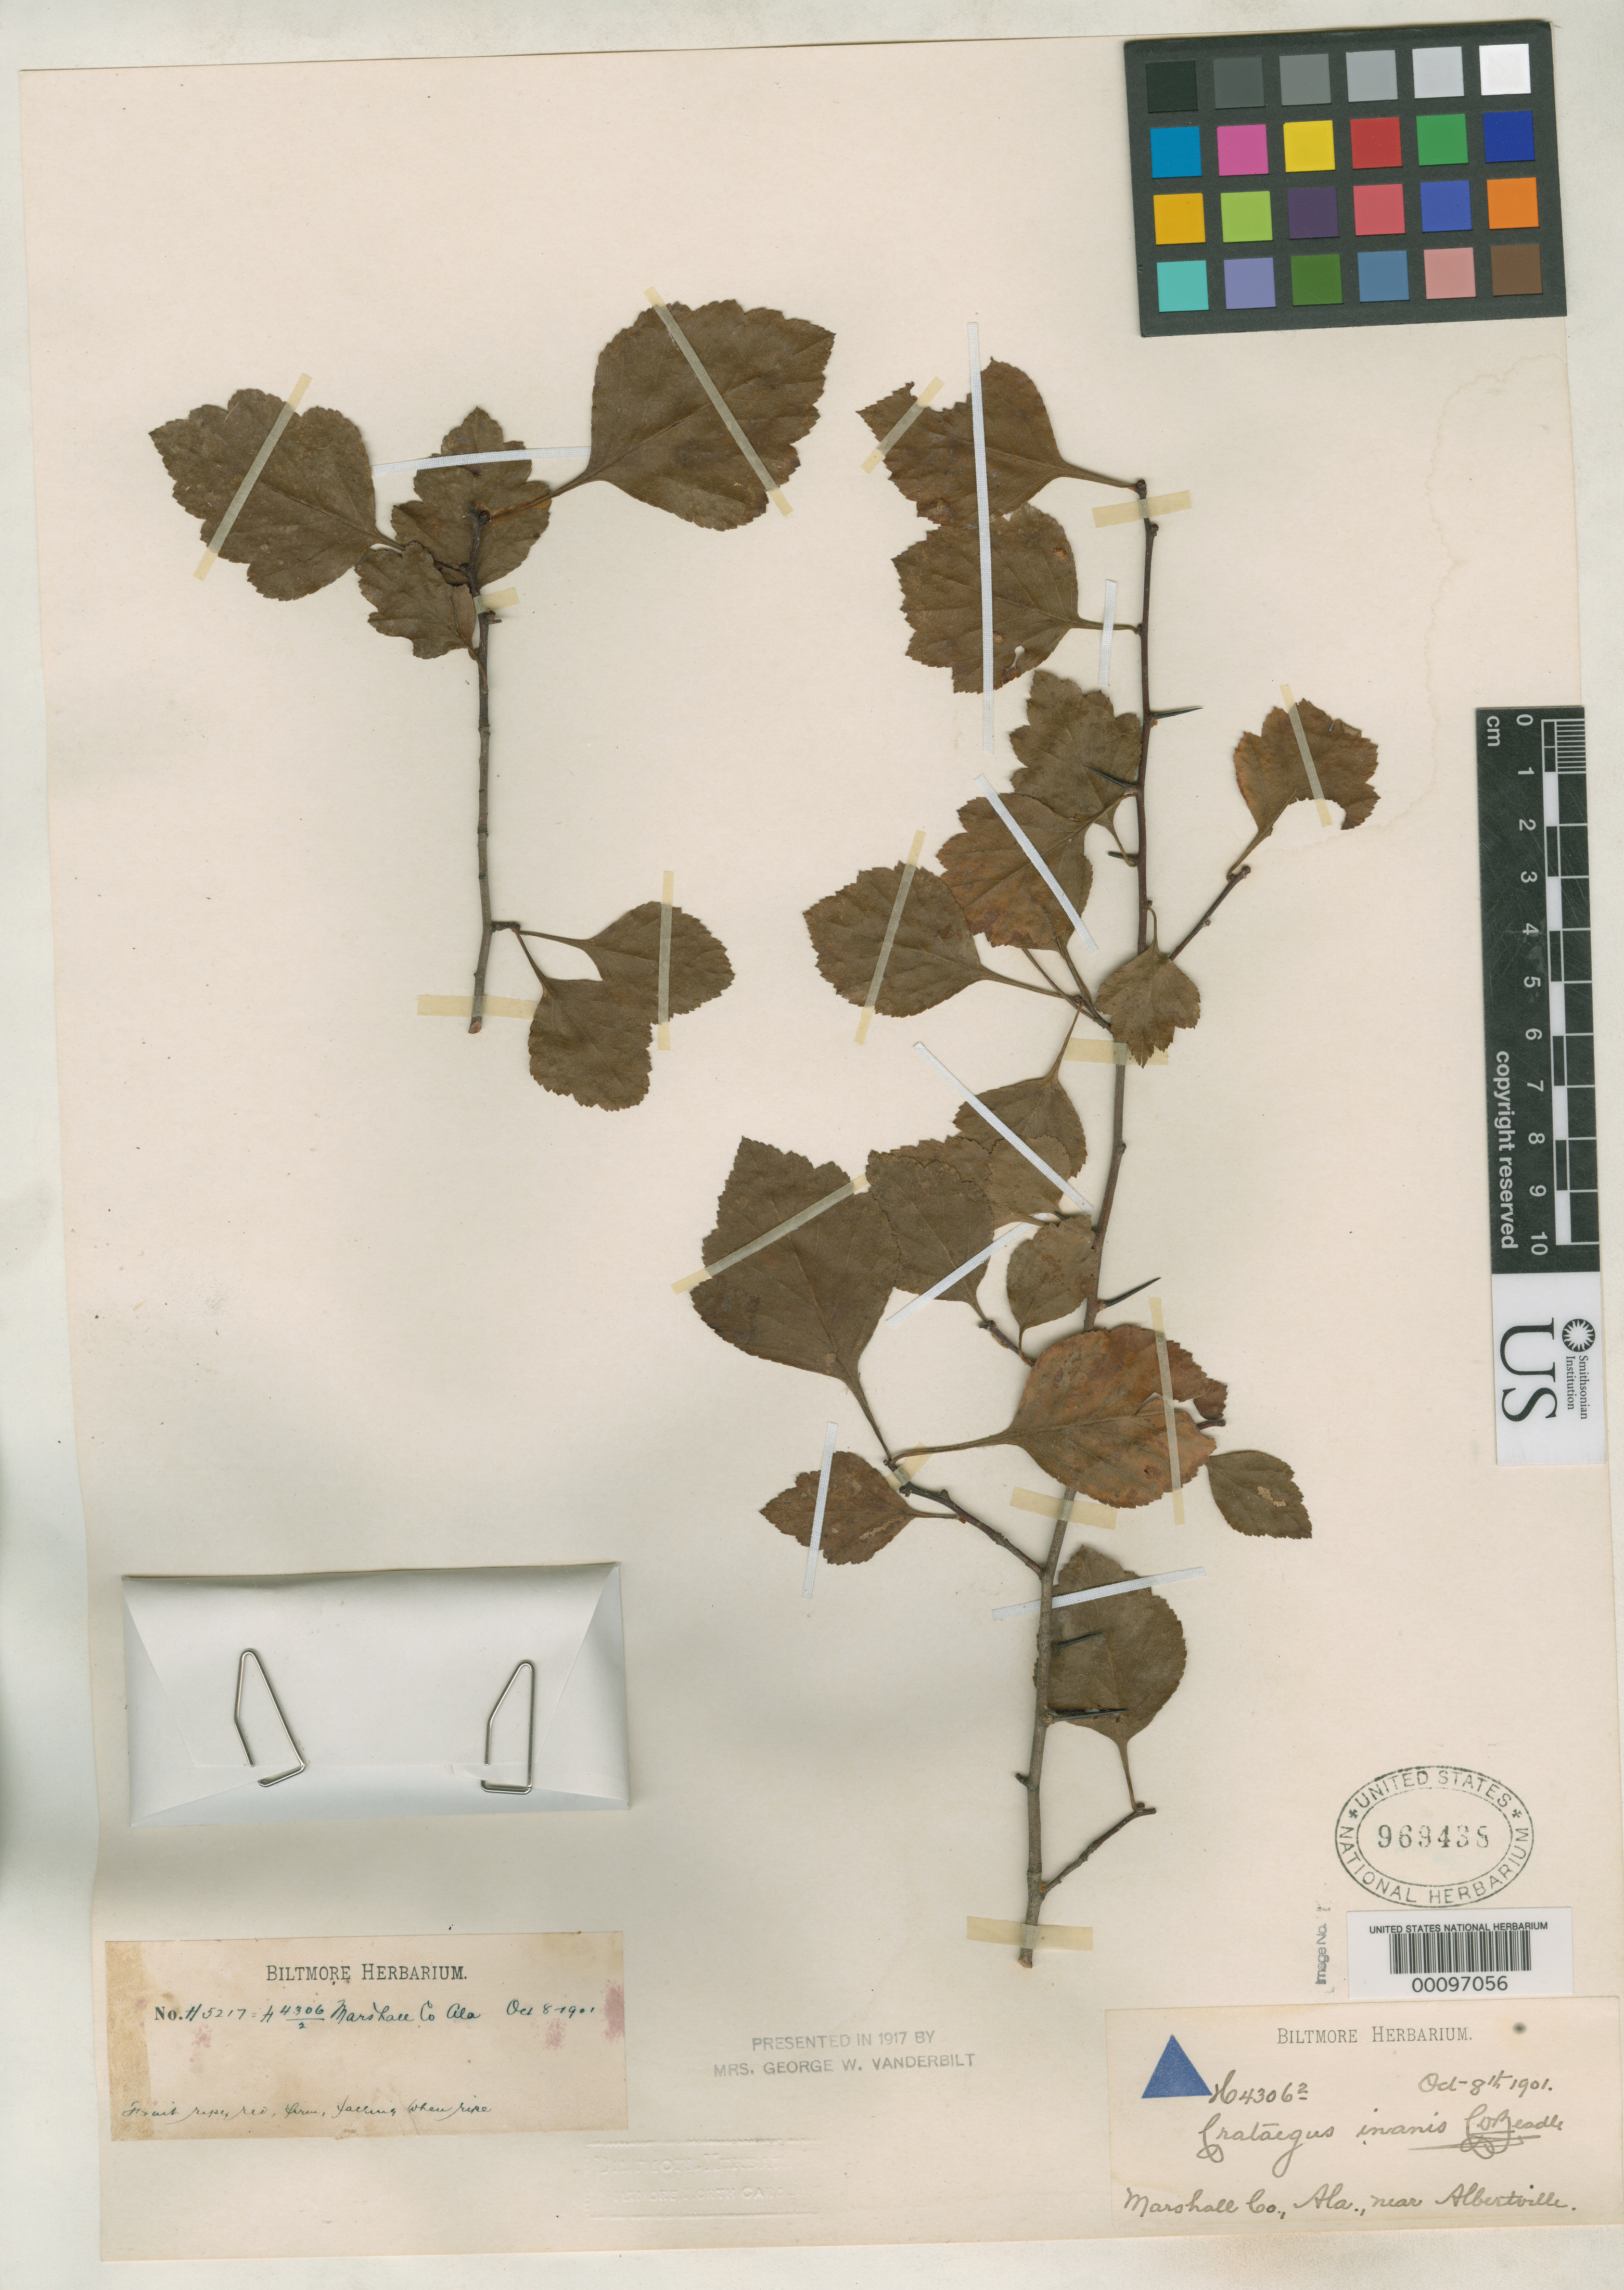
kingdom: Plantae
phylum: Tracheophyta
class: Magnoliopsida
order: Rosales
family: Rosaceae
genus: Crataegus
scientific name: Crataegus inanis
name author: Beadle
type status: Syntype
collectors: ex herb. Biltmore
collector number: H 4306/2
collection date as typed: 08 Oct 1901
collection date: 1901-10-08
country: United States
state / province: Alabama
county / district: Marshall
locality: Near Albertville.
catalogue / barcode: US 969438